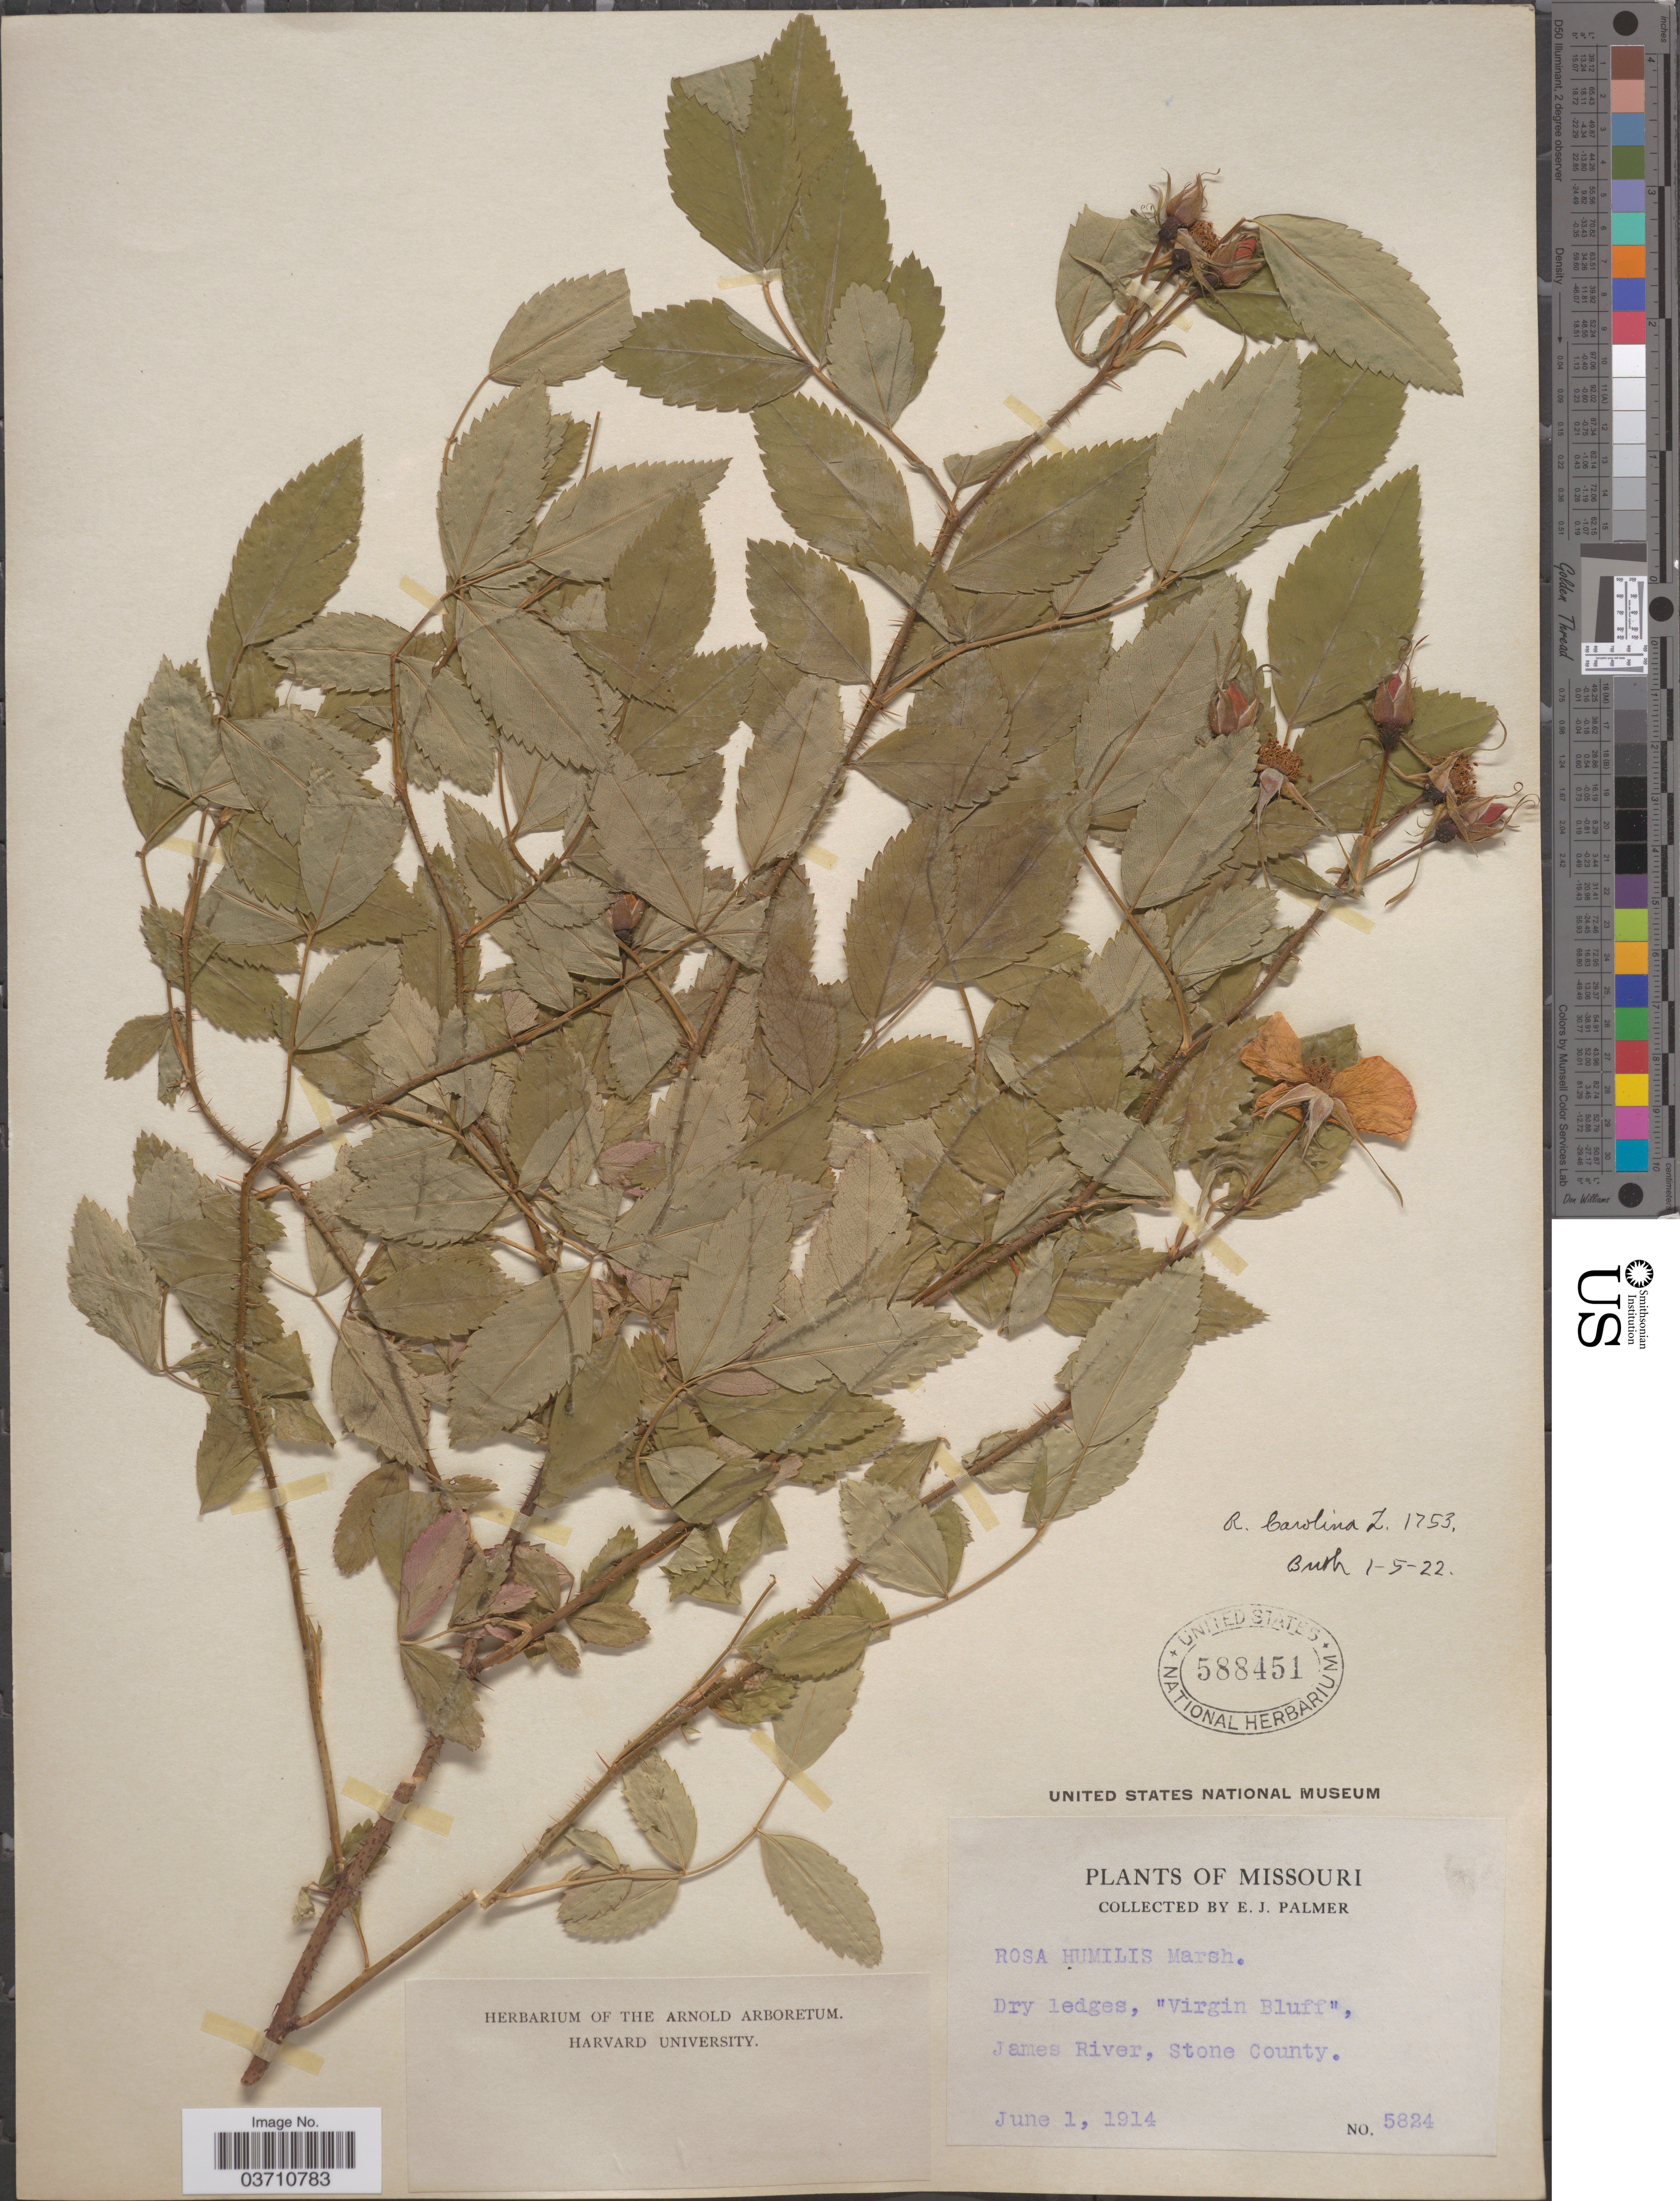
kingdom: Plantae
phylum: Tracheophyta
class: Magnoliopsida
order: Rosales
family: Rosaceae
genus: Rosa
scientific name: Rosa carolina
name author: L.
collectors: E. J. Palmer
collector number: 5824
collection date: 1914-06-01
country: United States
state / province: Missouri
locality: Virgin Bluff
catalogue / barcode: US 588451